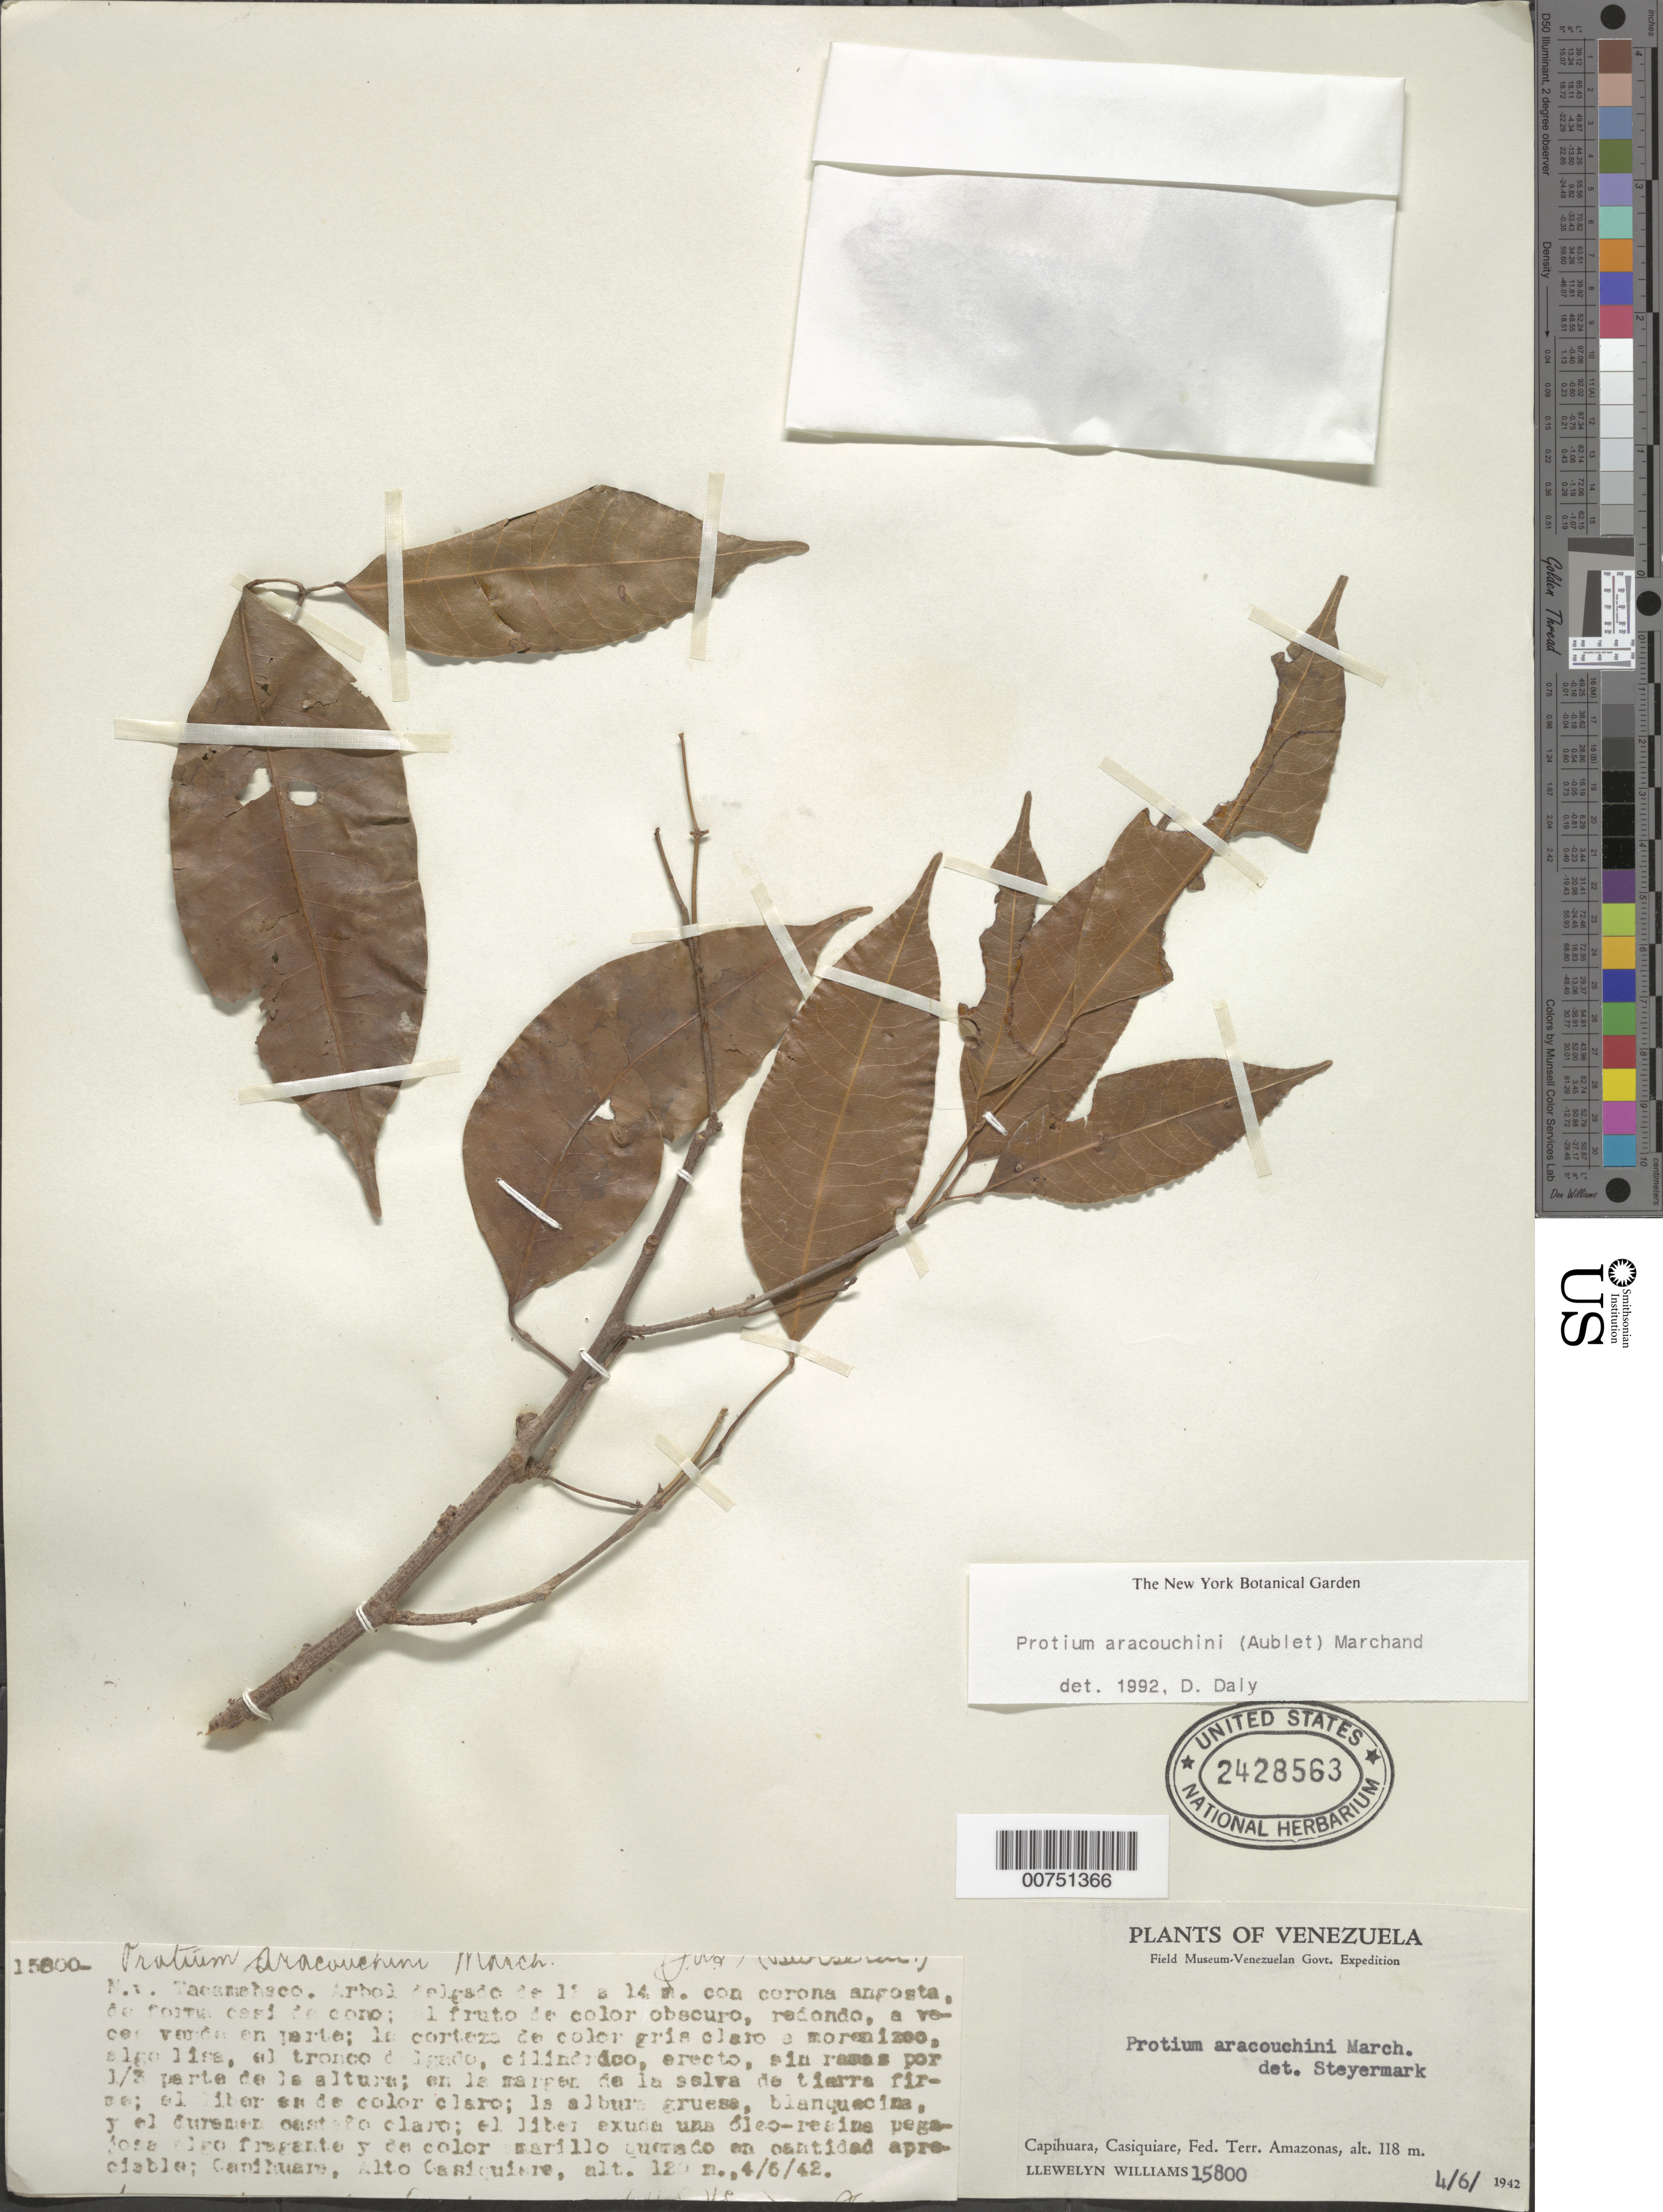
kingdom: Plantae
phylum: Tracheophyta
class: Magnoliopsida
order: Sapindales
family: Burseraceae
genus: Protium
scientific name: Protium aracouchini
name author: (Aubl.) Marchand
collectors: Ll. Williams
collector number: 15800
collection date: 1942-06-04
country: Venezuela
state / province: Amazonas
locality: Capihuara, Casiquiare, Fed. Terr. Amazonas. Alto Casiquiare.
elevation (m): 118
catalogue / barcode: US 2428563